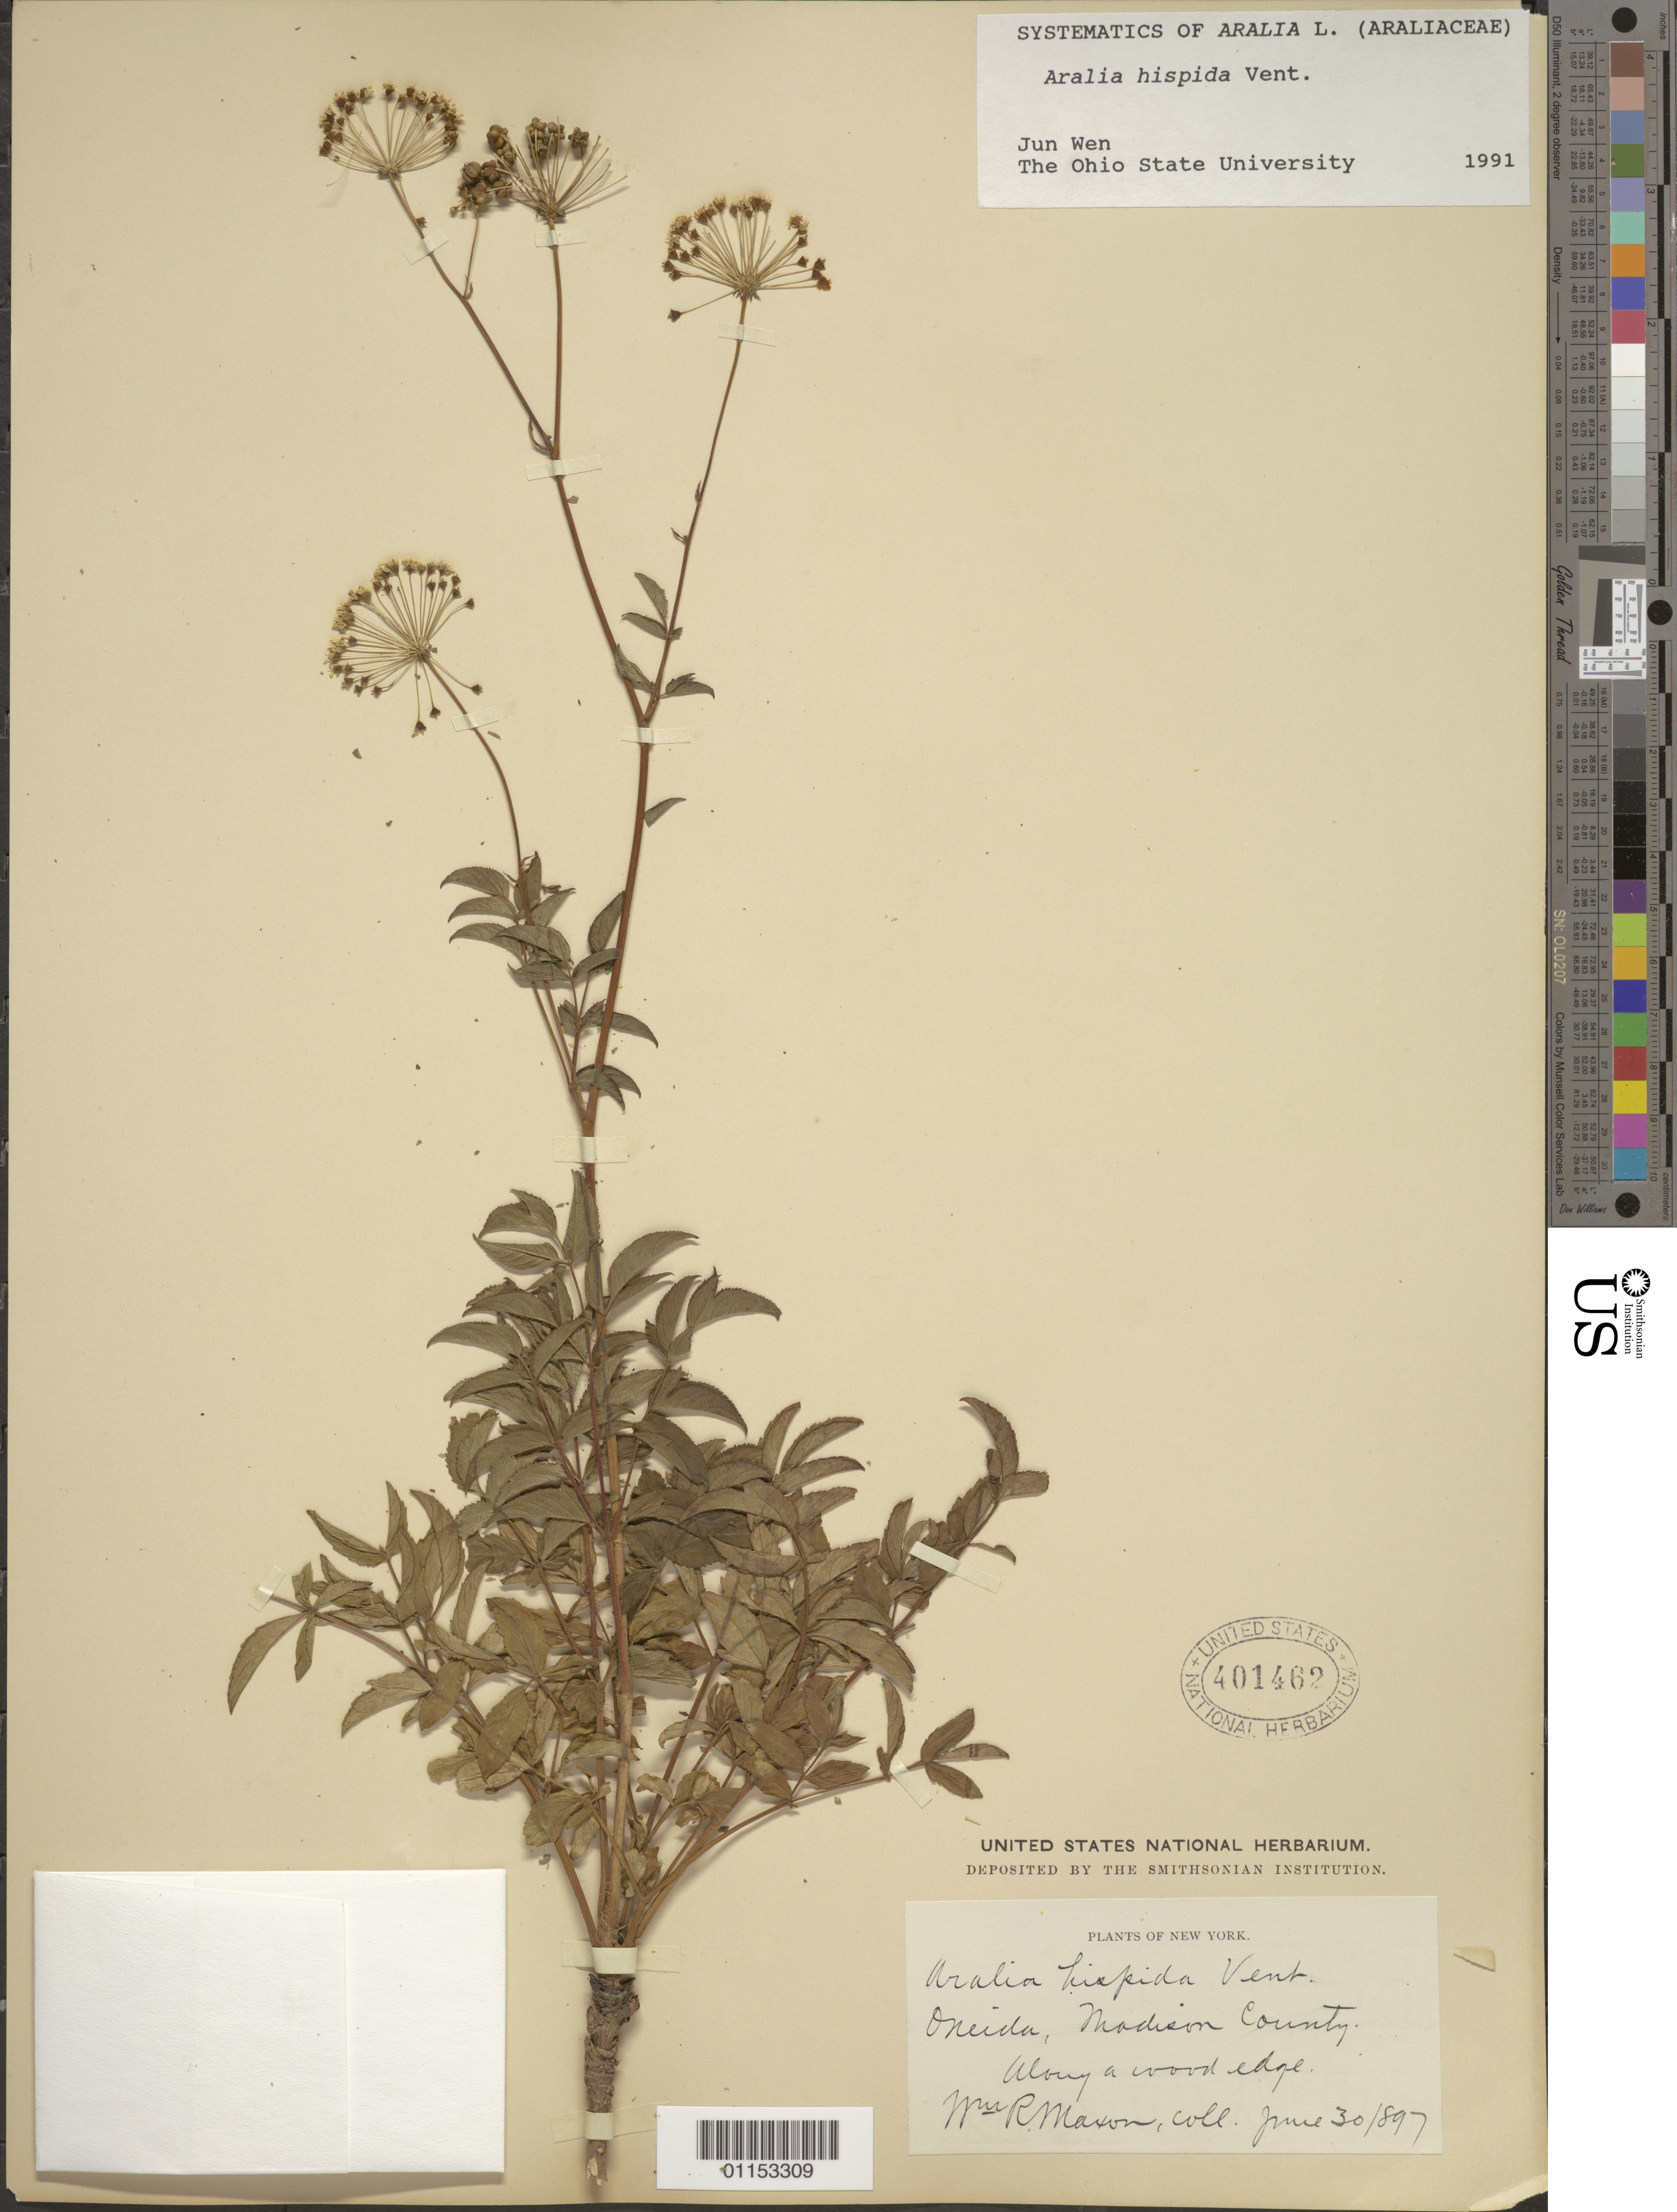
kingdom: Plantae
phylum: Tracheophyta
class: Magnoliopsida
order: Apiales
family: Araliaceae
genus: Aralia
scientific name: Aralia hispida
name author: Vent.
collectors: W. R. Maxon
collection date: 1897-06-30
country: United States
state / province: New York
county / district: Madison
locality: Oneida.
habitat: Along a wood edge.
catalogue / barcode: US 401462